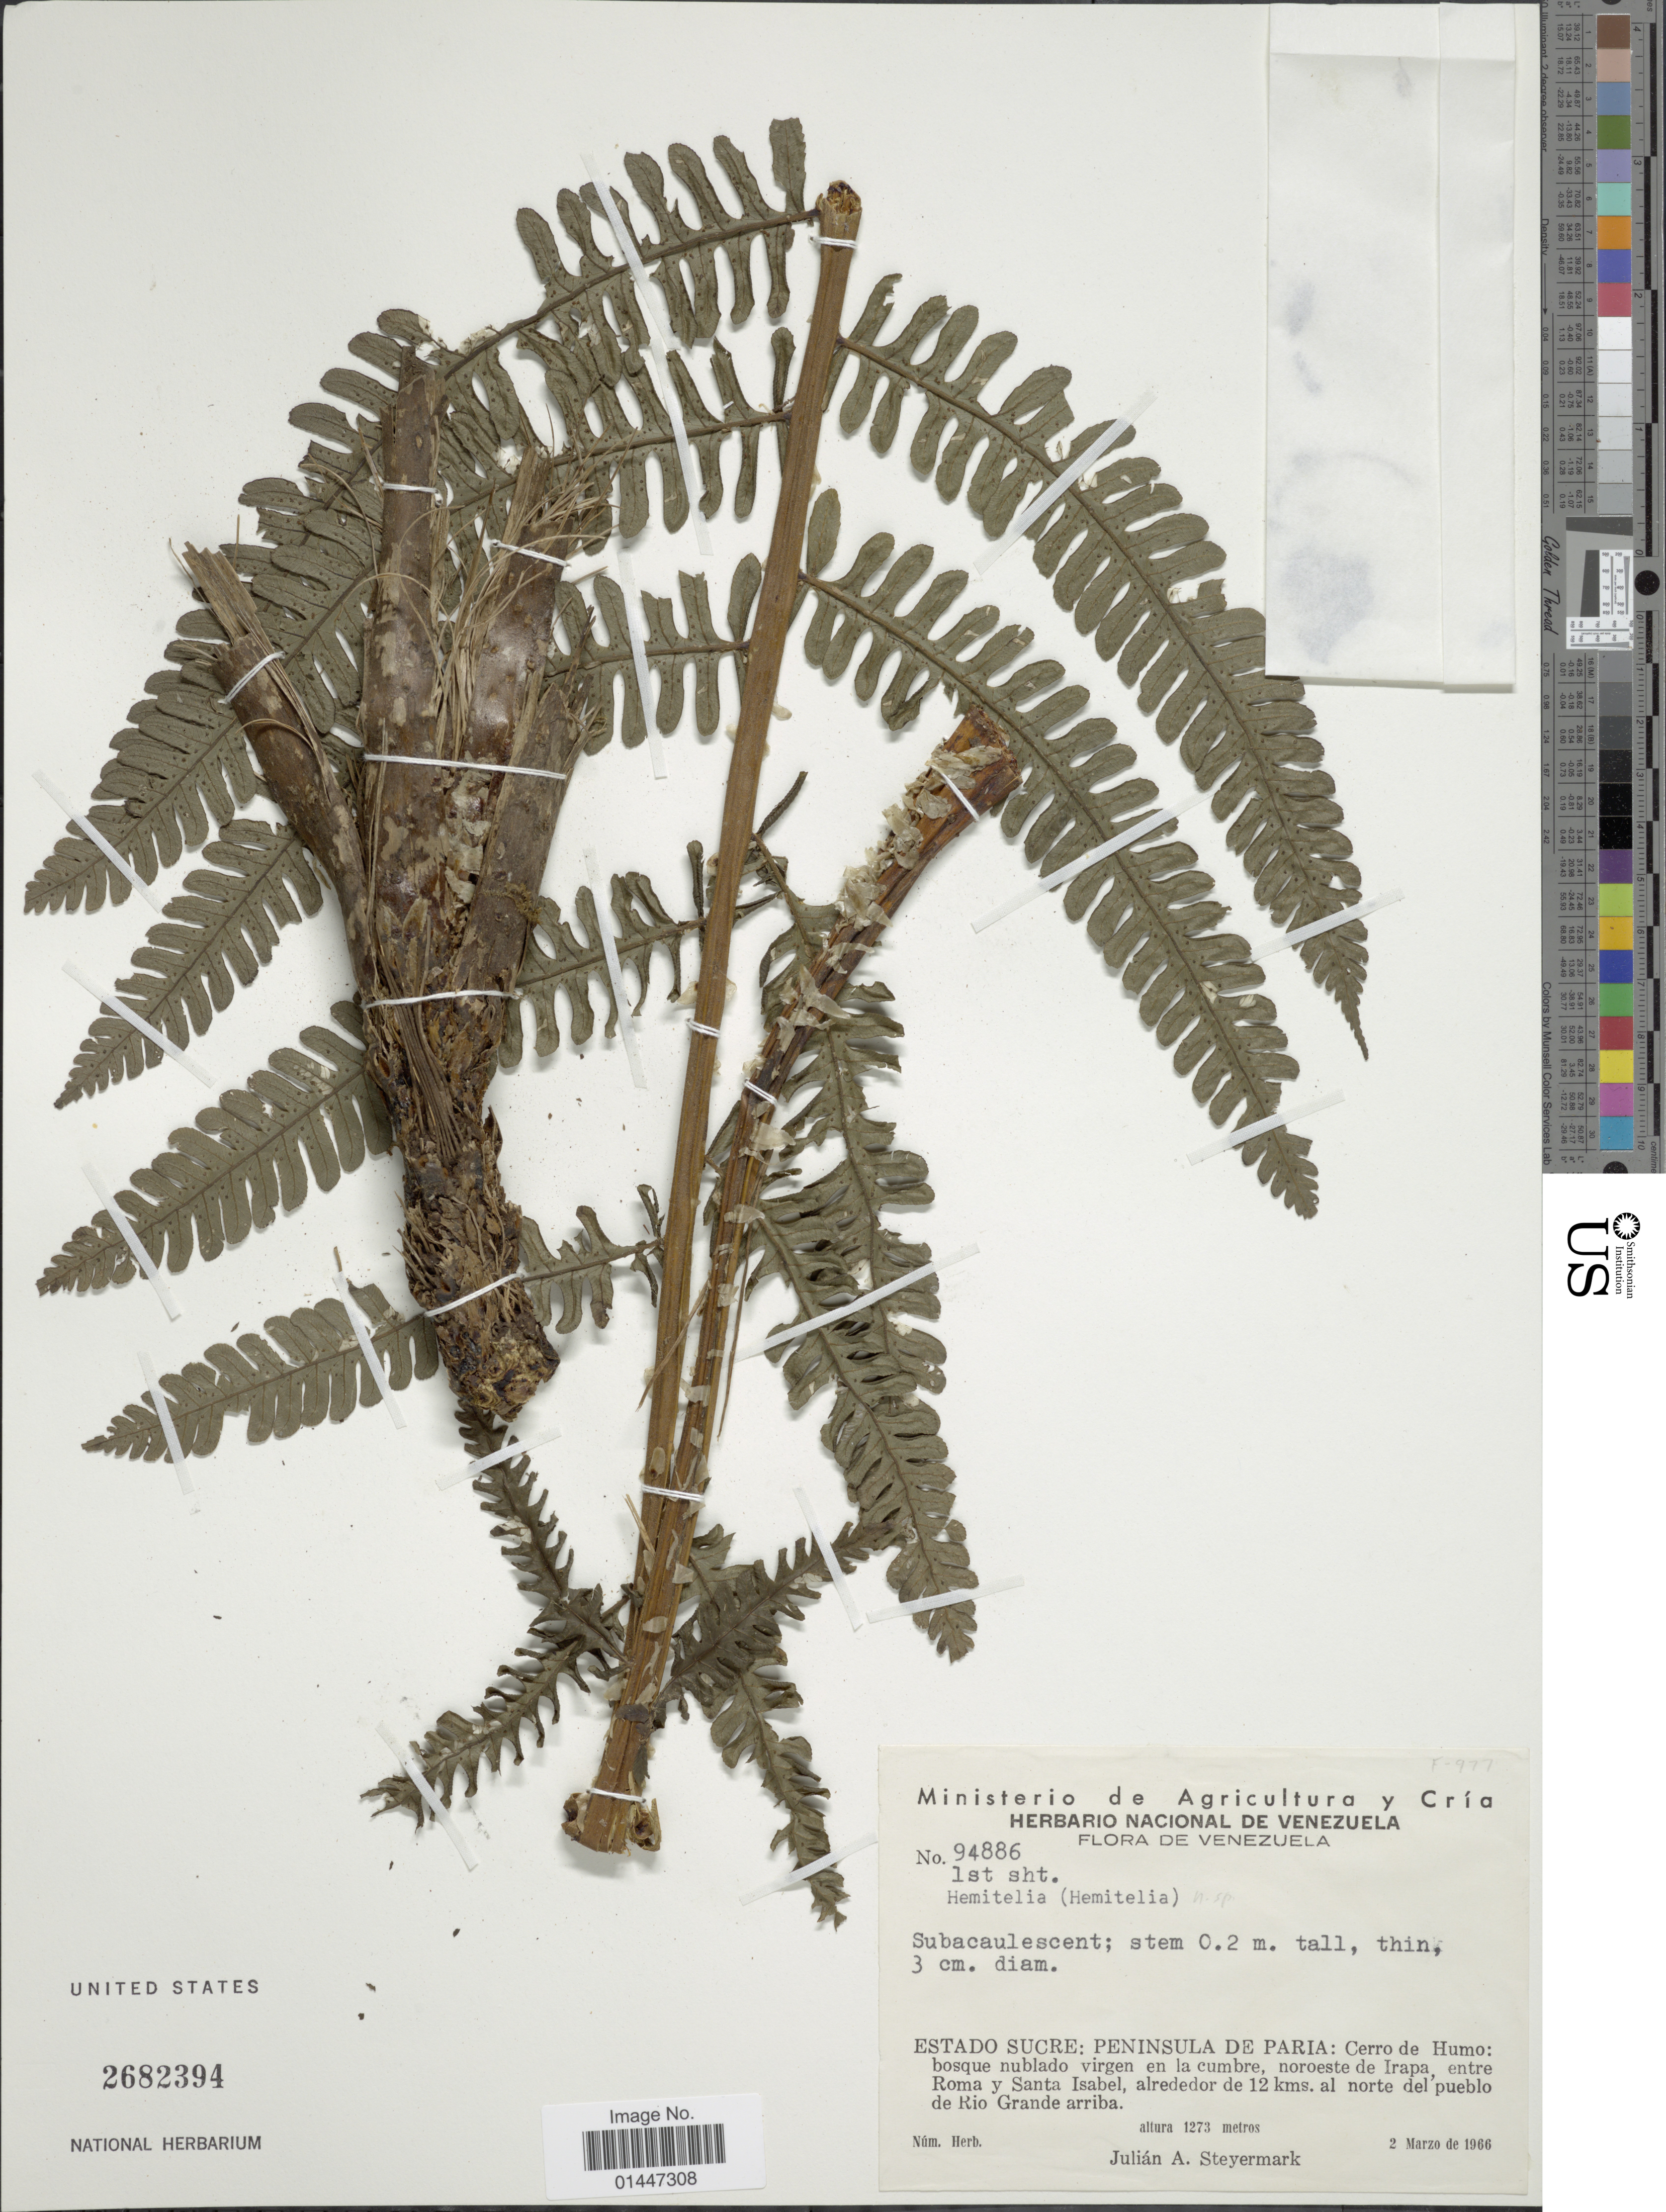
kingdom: Plantae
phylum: Tracheophyta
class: Polypodiopsida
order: Cyatheales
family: Cyatheaceae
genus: Sphaeropteris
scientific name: Sphaeropteris sp.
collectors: J. Steyermark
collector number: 94886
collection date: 1966-03-02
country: Venezuela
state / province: Sucre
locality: Estado Sucre: Peninsula de Paria: Cerro de Humo: bosque nublado virgen en la cumbre, noroeste de Irapa, entre Roma y Santa Isabel, alrededor de 12 kms. al norte del pueblo de rio Grande arriba.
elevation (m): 1273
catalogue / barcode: US 2682394